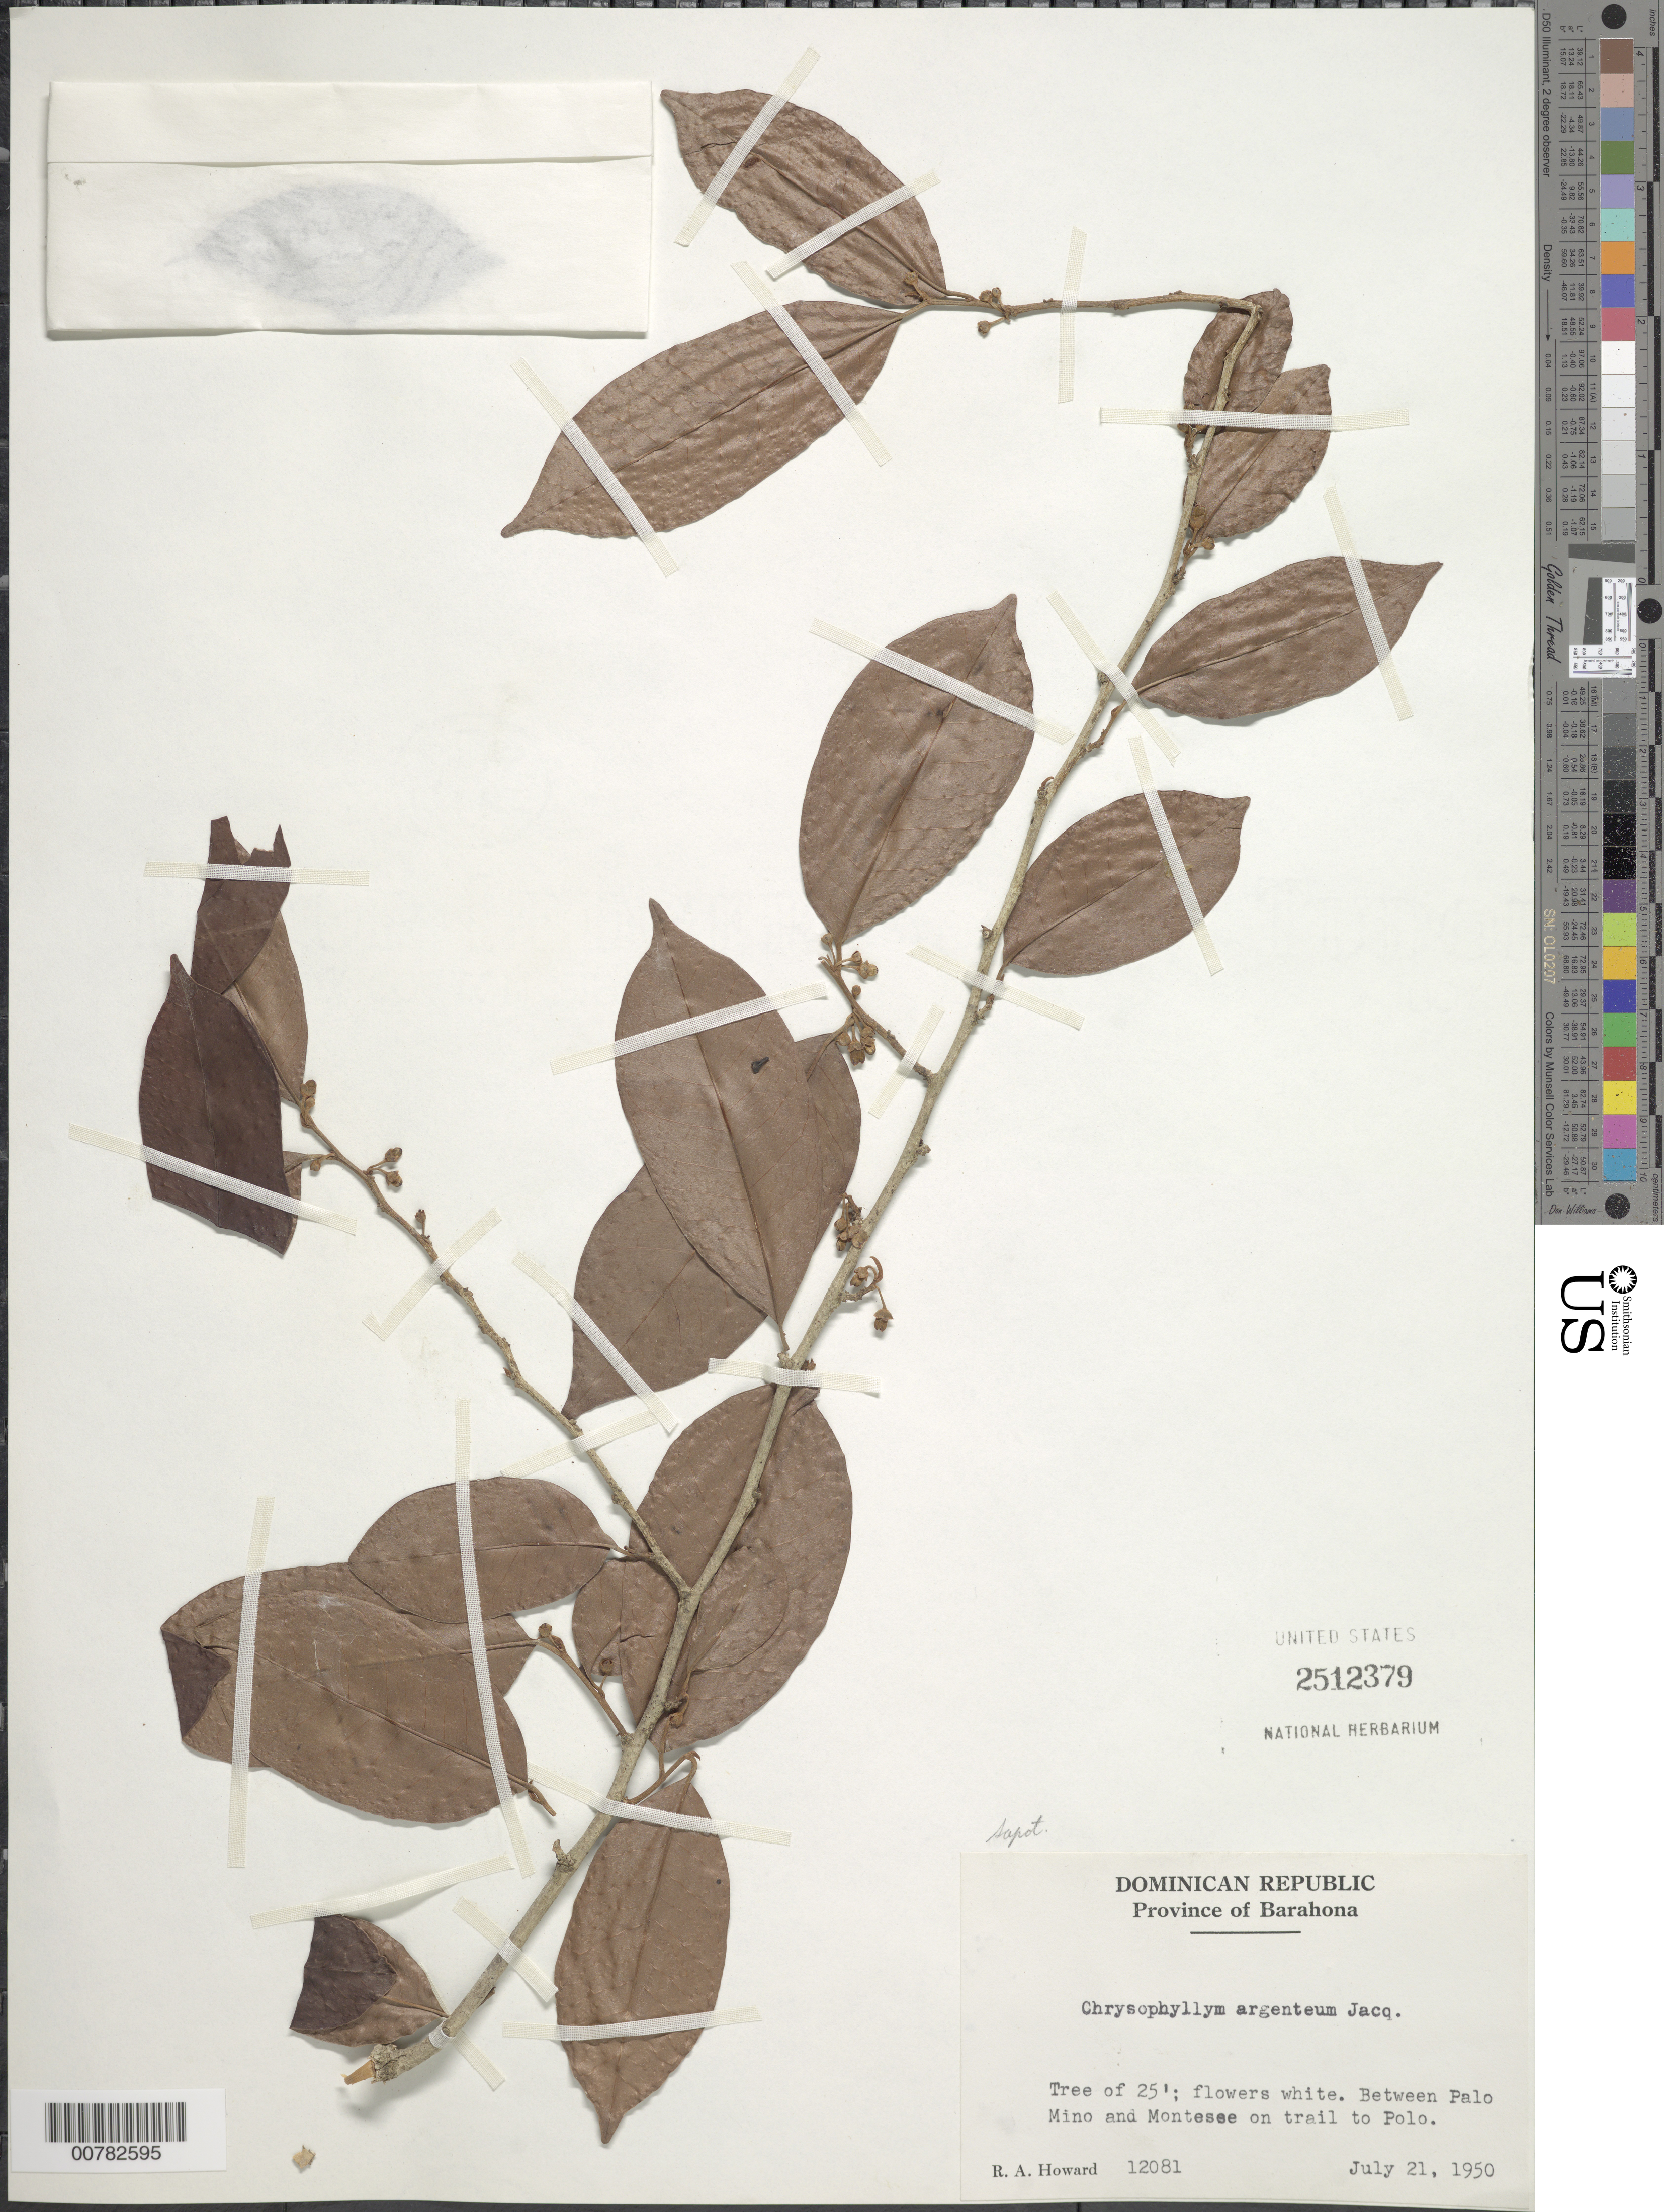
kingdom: Plantae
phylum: Tracheophyta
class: Magnoliopsida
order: Ericales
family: Sapotaceae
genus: Chrysophyllum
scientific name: Chrysophyllum argenteum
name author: Jacq.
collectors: R. A. Howard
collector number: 12081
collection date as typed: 21 Jul 1950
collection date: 1950-07-21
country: Dominican Republic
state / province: Barahona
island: Hispaniola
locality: Between Palo Mino and Montesse on trail to Polo.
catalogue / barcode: US 2512379